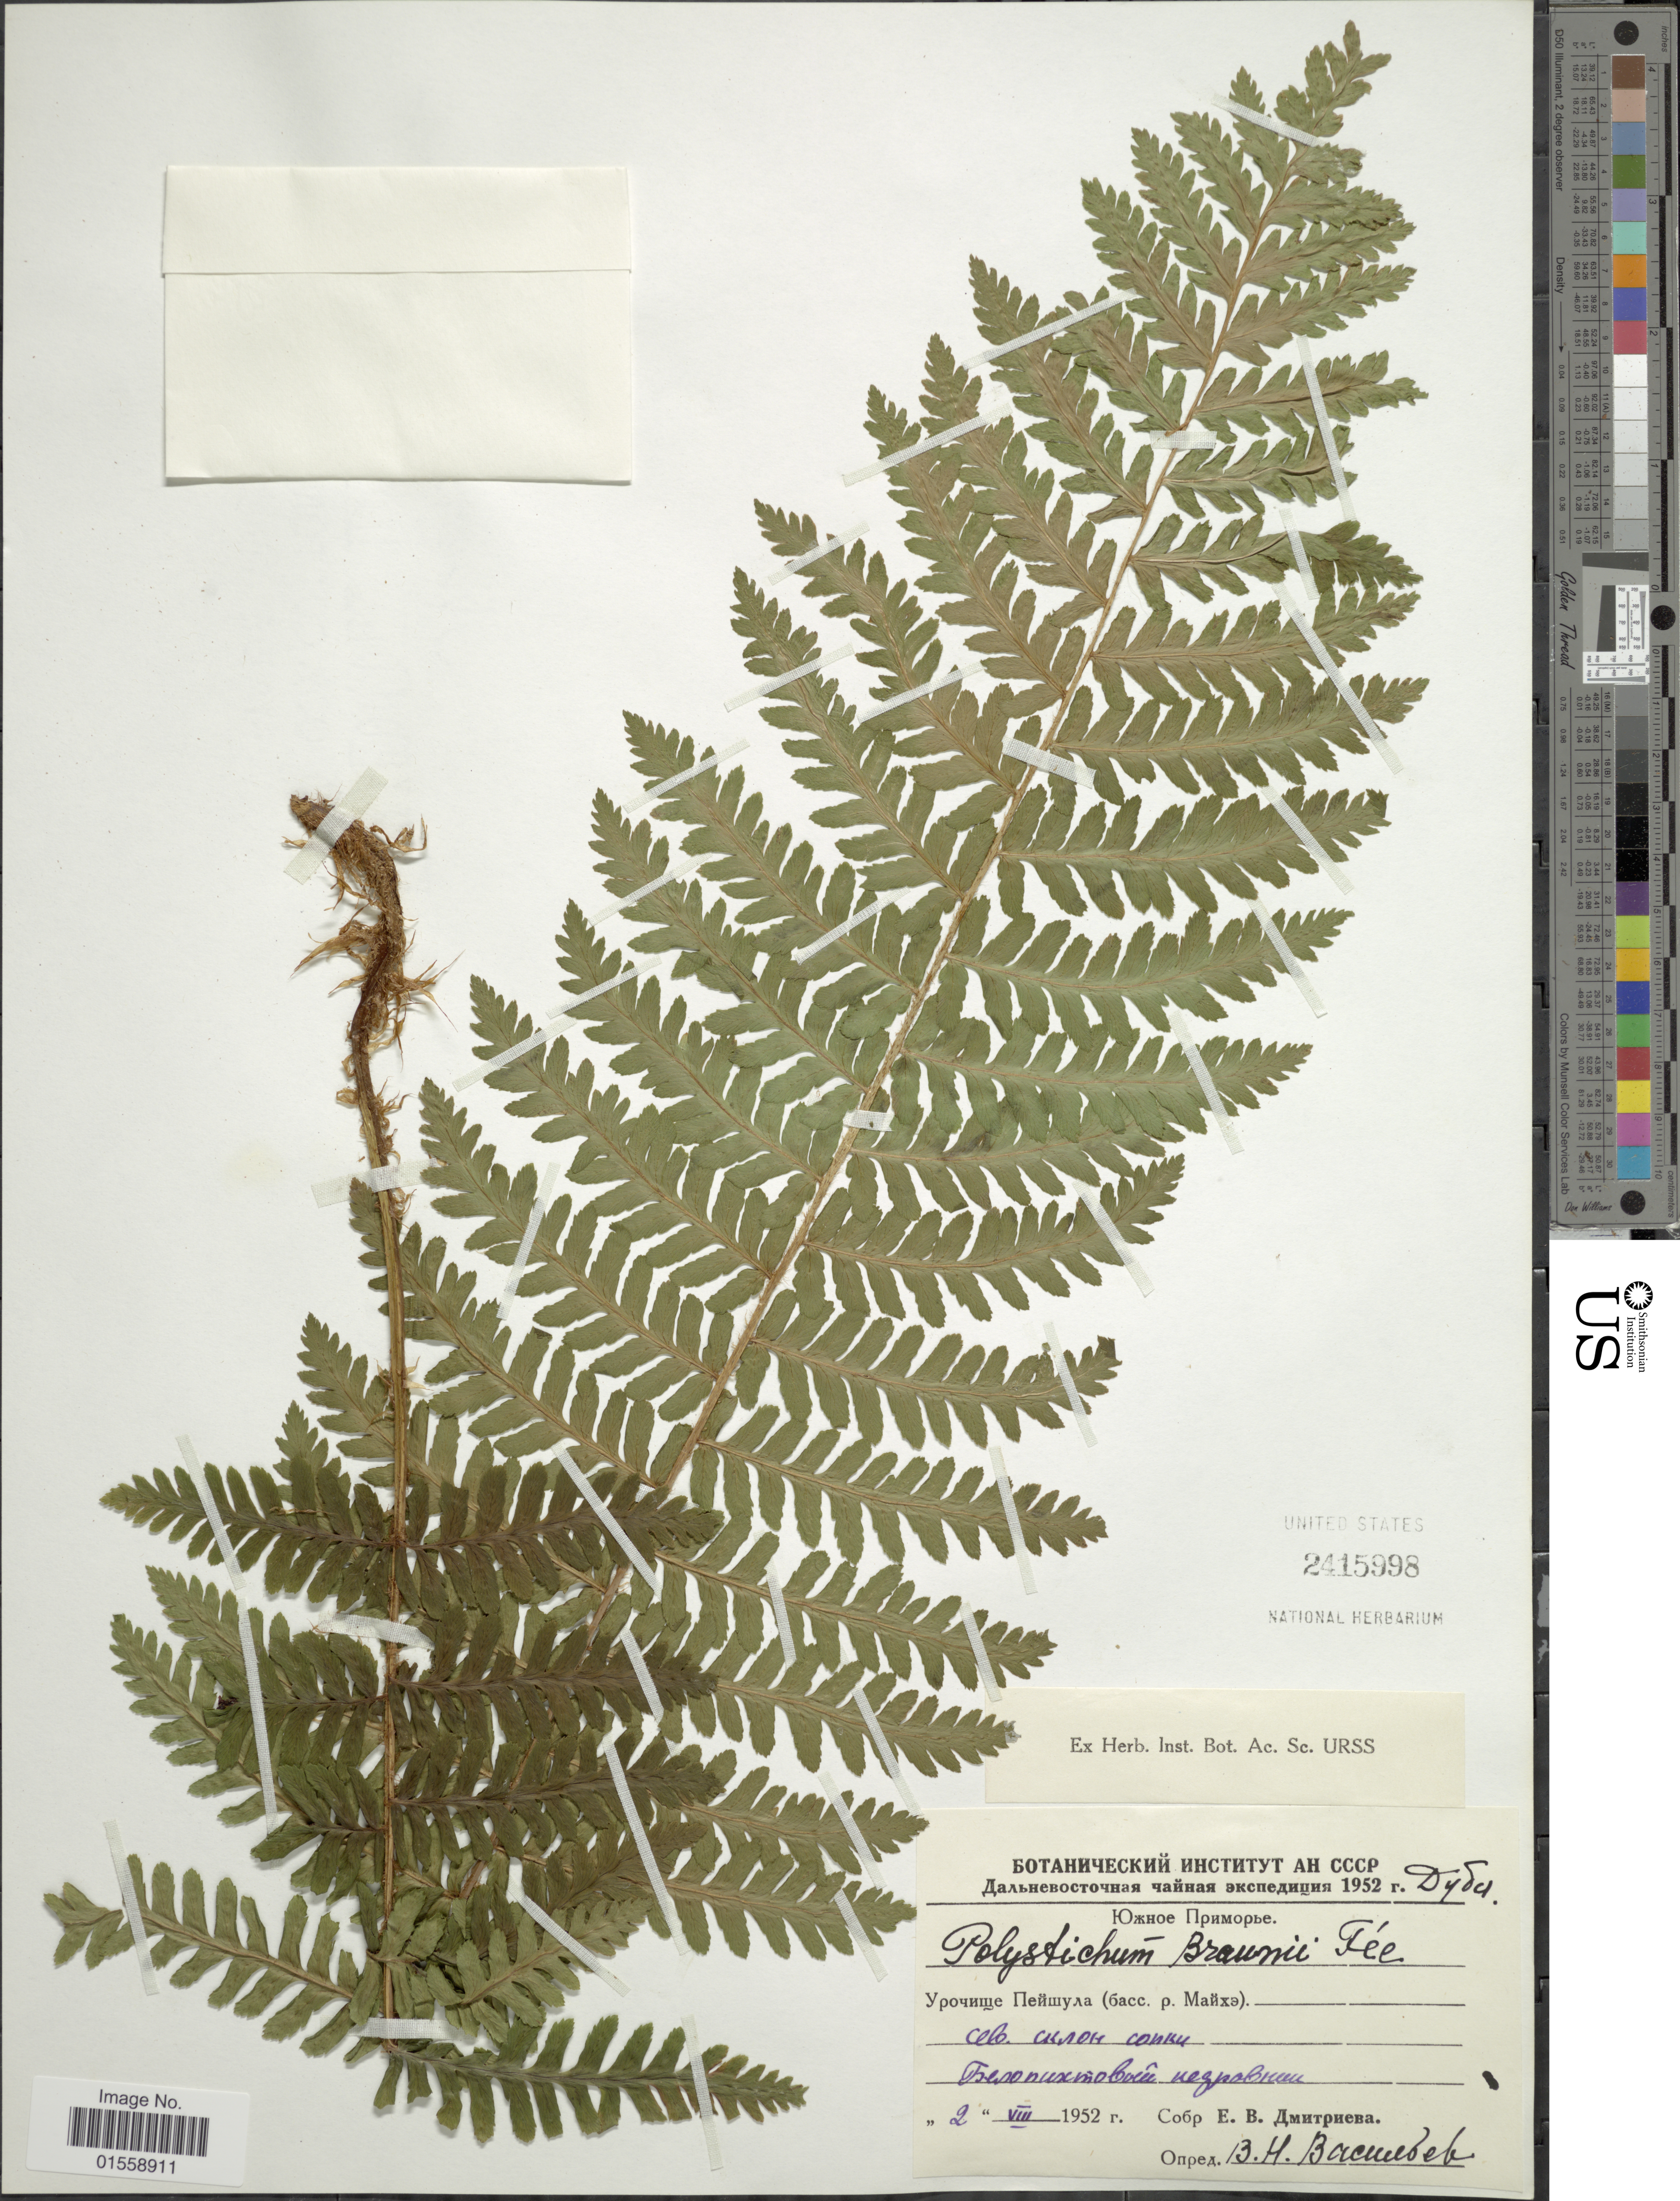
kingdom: Plantae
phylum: Tracheophyta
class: Polypodiopsida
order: Polypodiales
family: Dryopteridaceae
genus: Polystichum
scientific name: Polystichum braunii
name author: (Spenn.) Fée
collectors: E. Dmitrieva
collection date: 1952-08-02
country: Russian Federation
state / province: Primorsky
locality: Peyshula, basin of river Maykhe.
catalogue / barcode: US 2415998